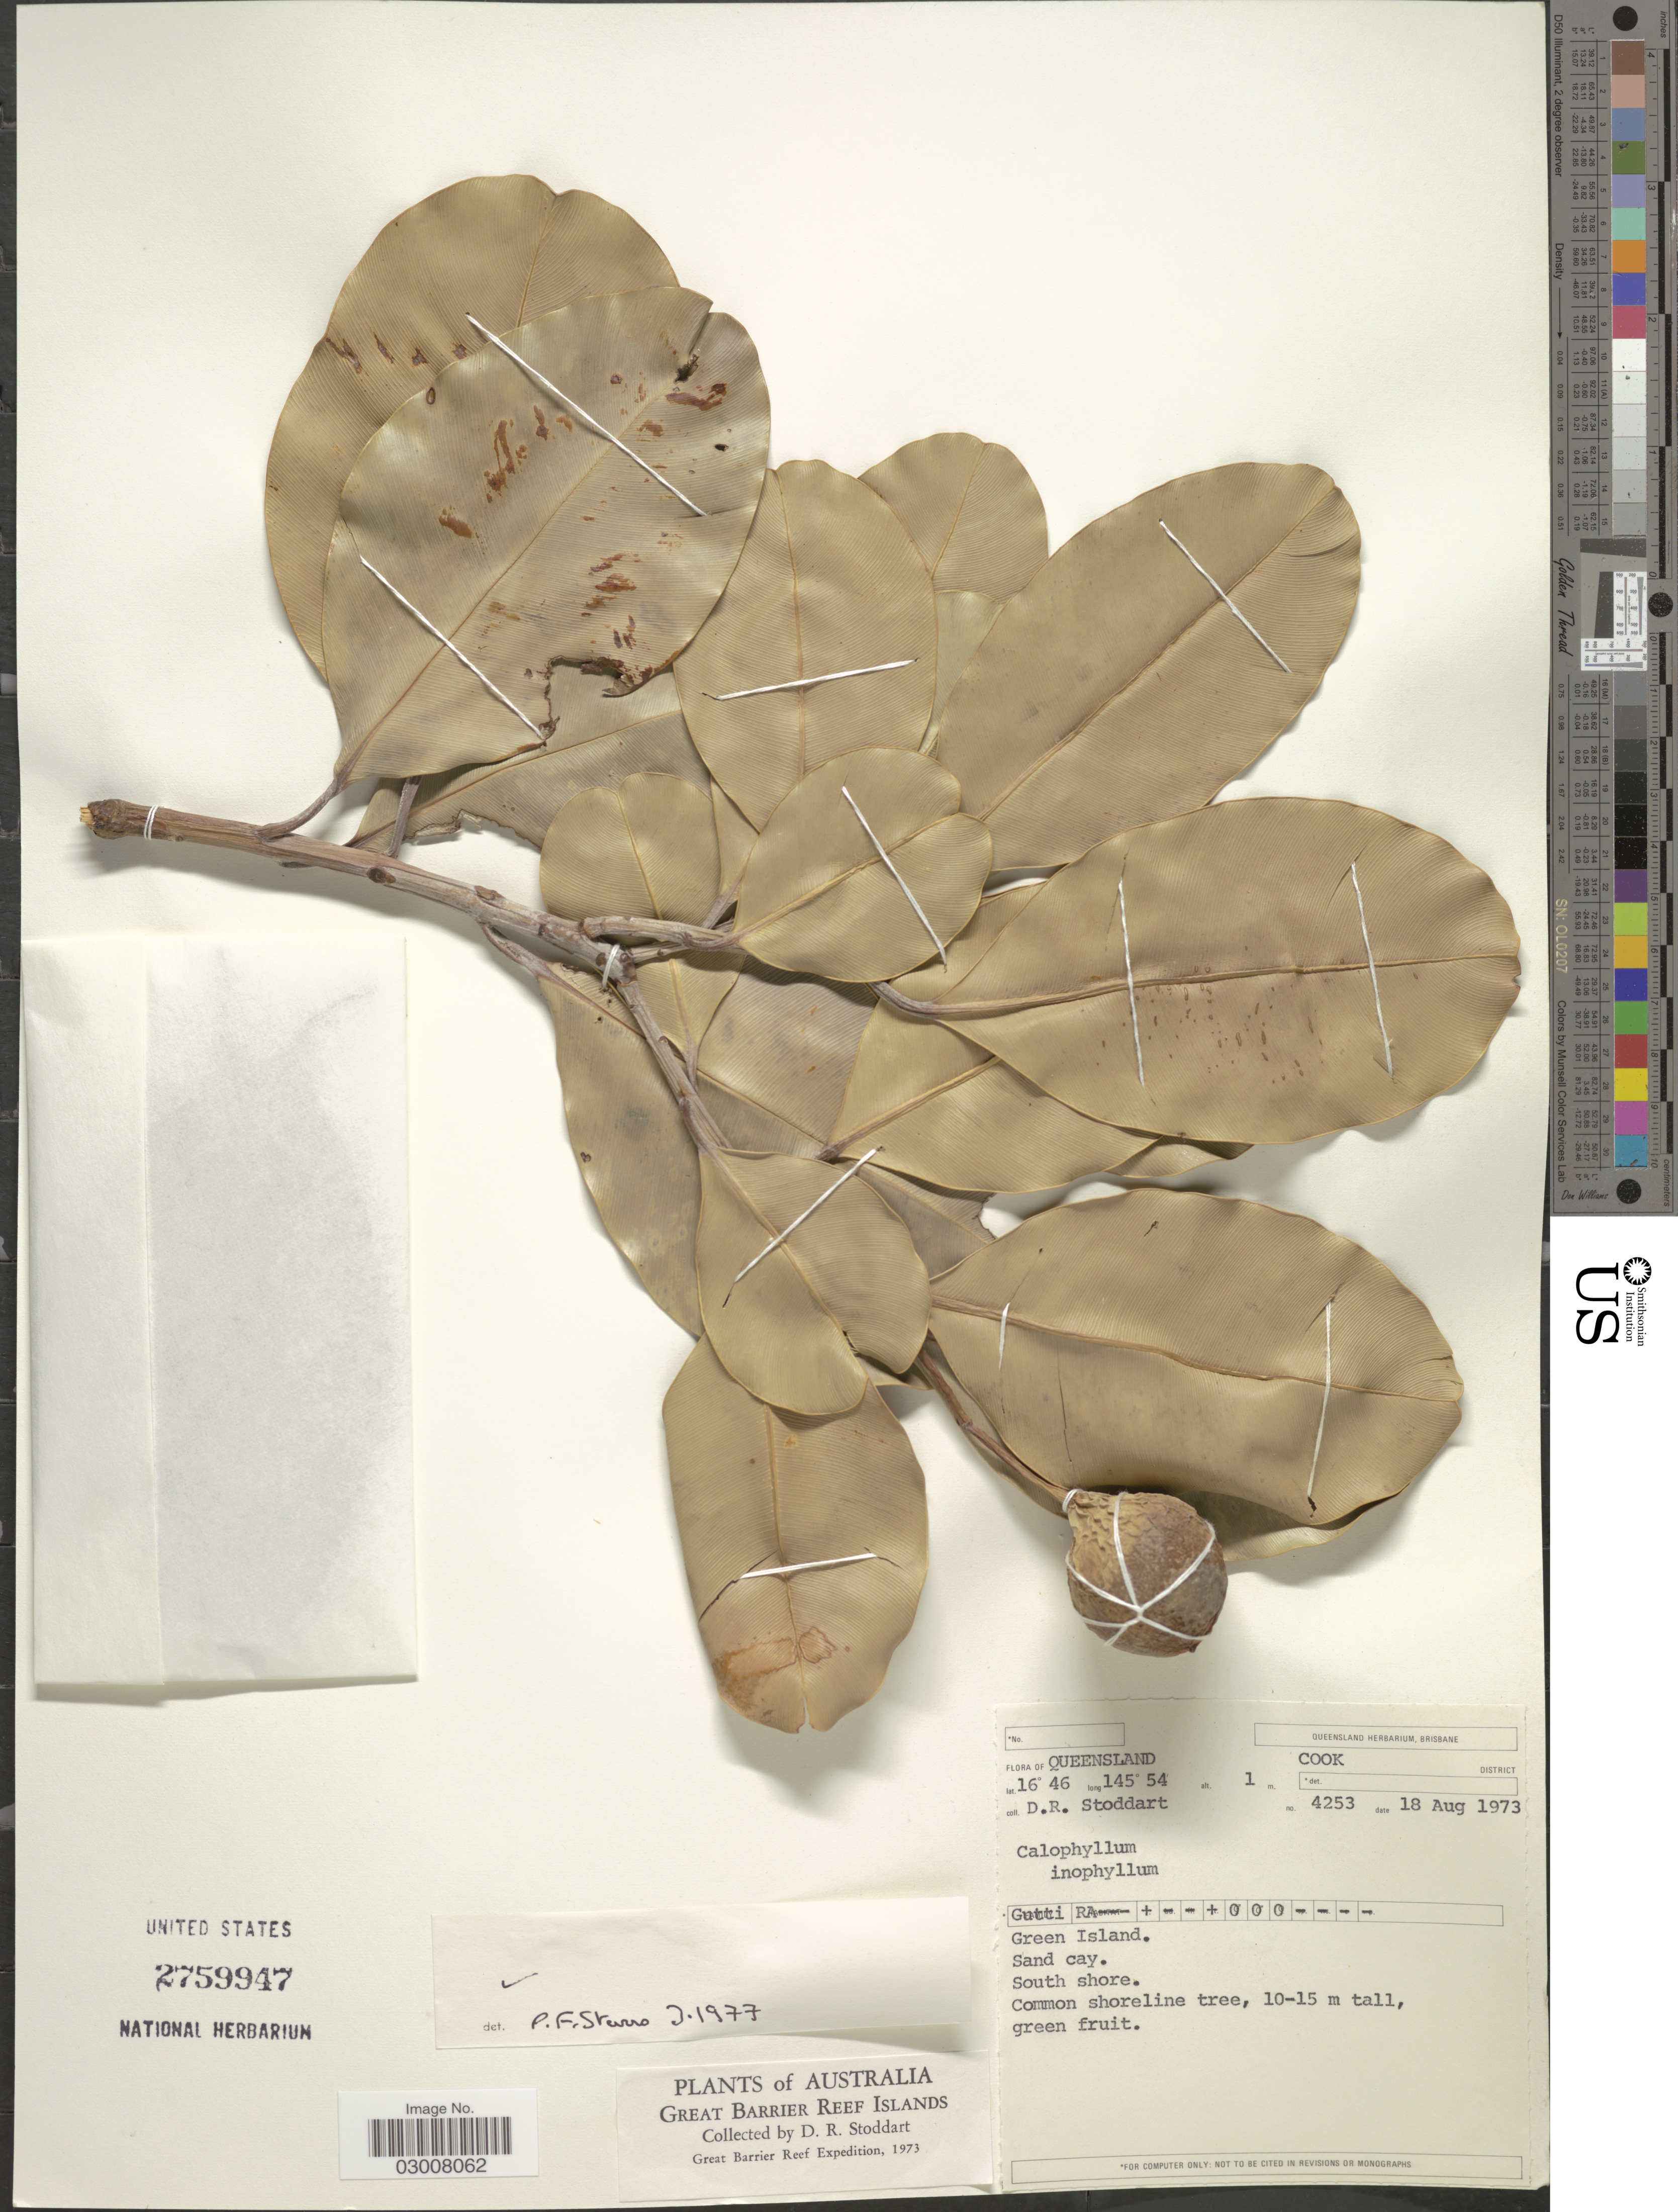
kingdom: Plantae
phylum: Tracheophyta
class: Magnoliopsida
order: Malpighiales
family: Calophyllaceae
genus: Calophyllum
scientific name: Calophyllum inophyllum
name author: L.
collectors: D. R. Stoddart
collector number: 4253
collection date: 1973-08-18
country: Australia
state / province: Queensland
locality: Cook District, Green Island. Great Barrier Reef Islands.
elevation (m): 1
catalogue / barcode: US 2759947